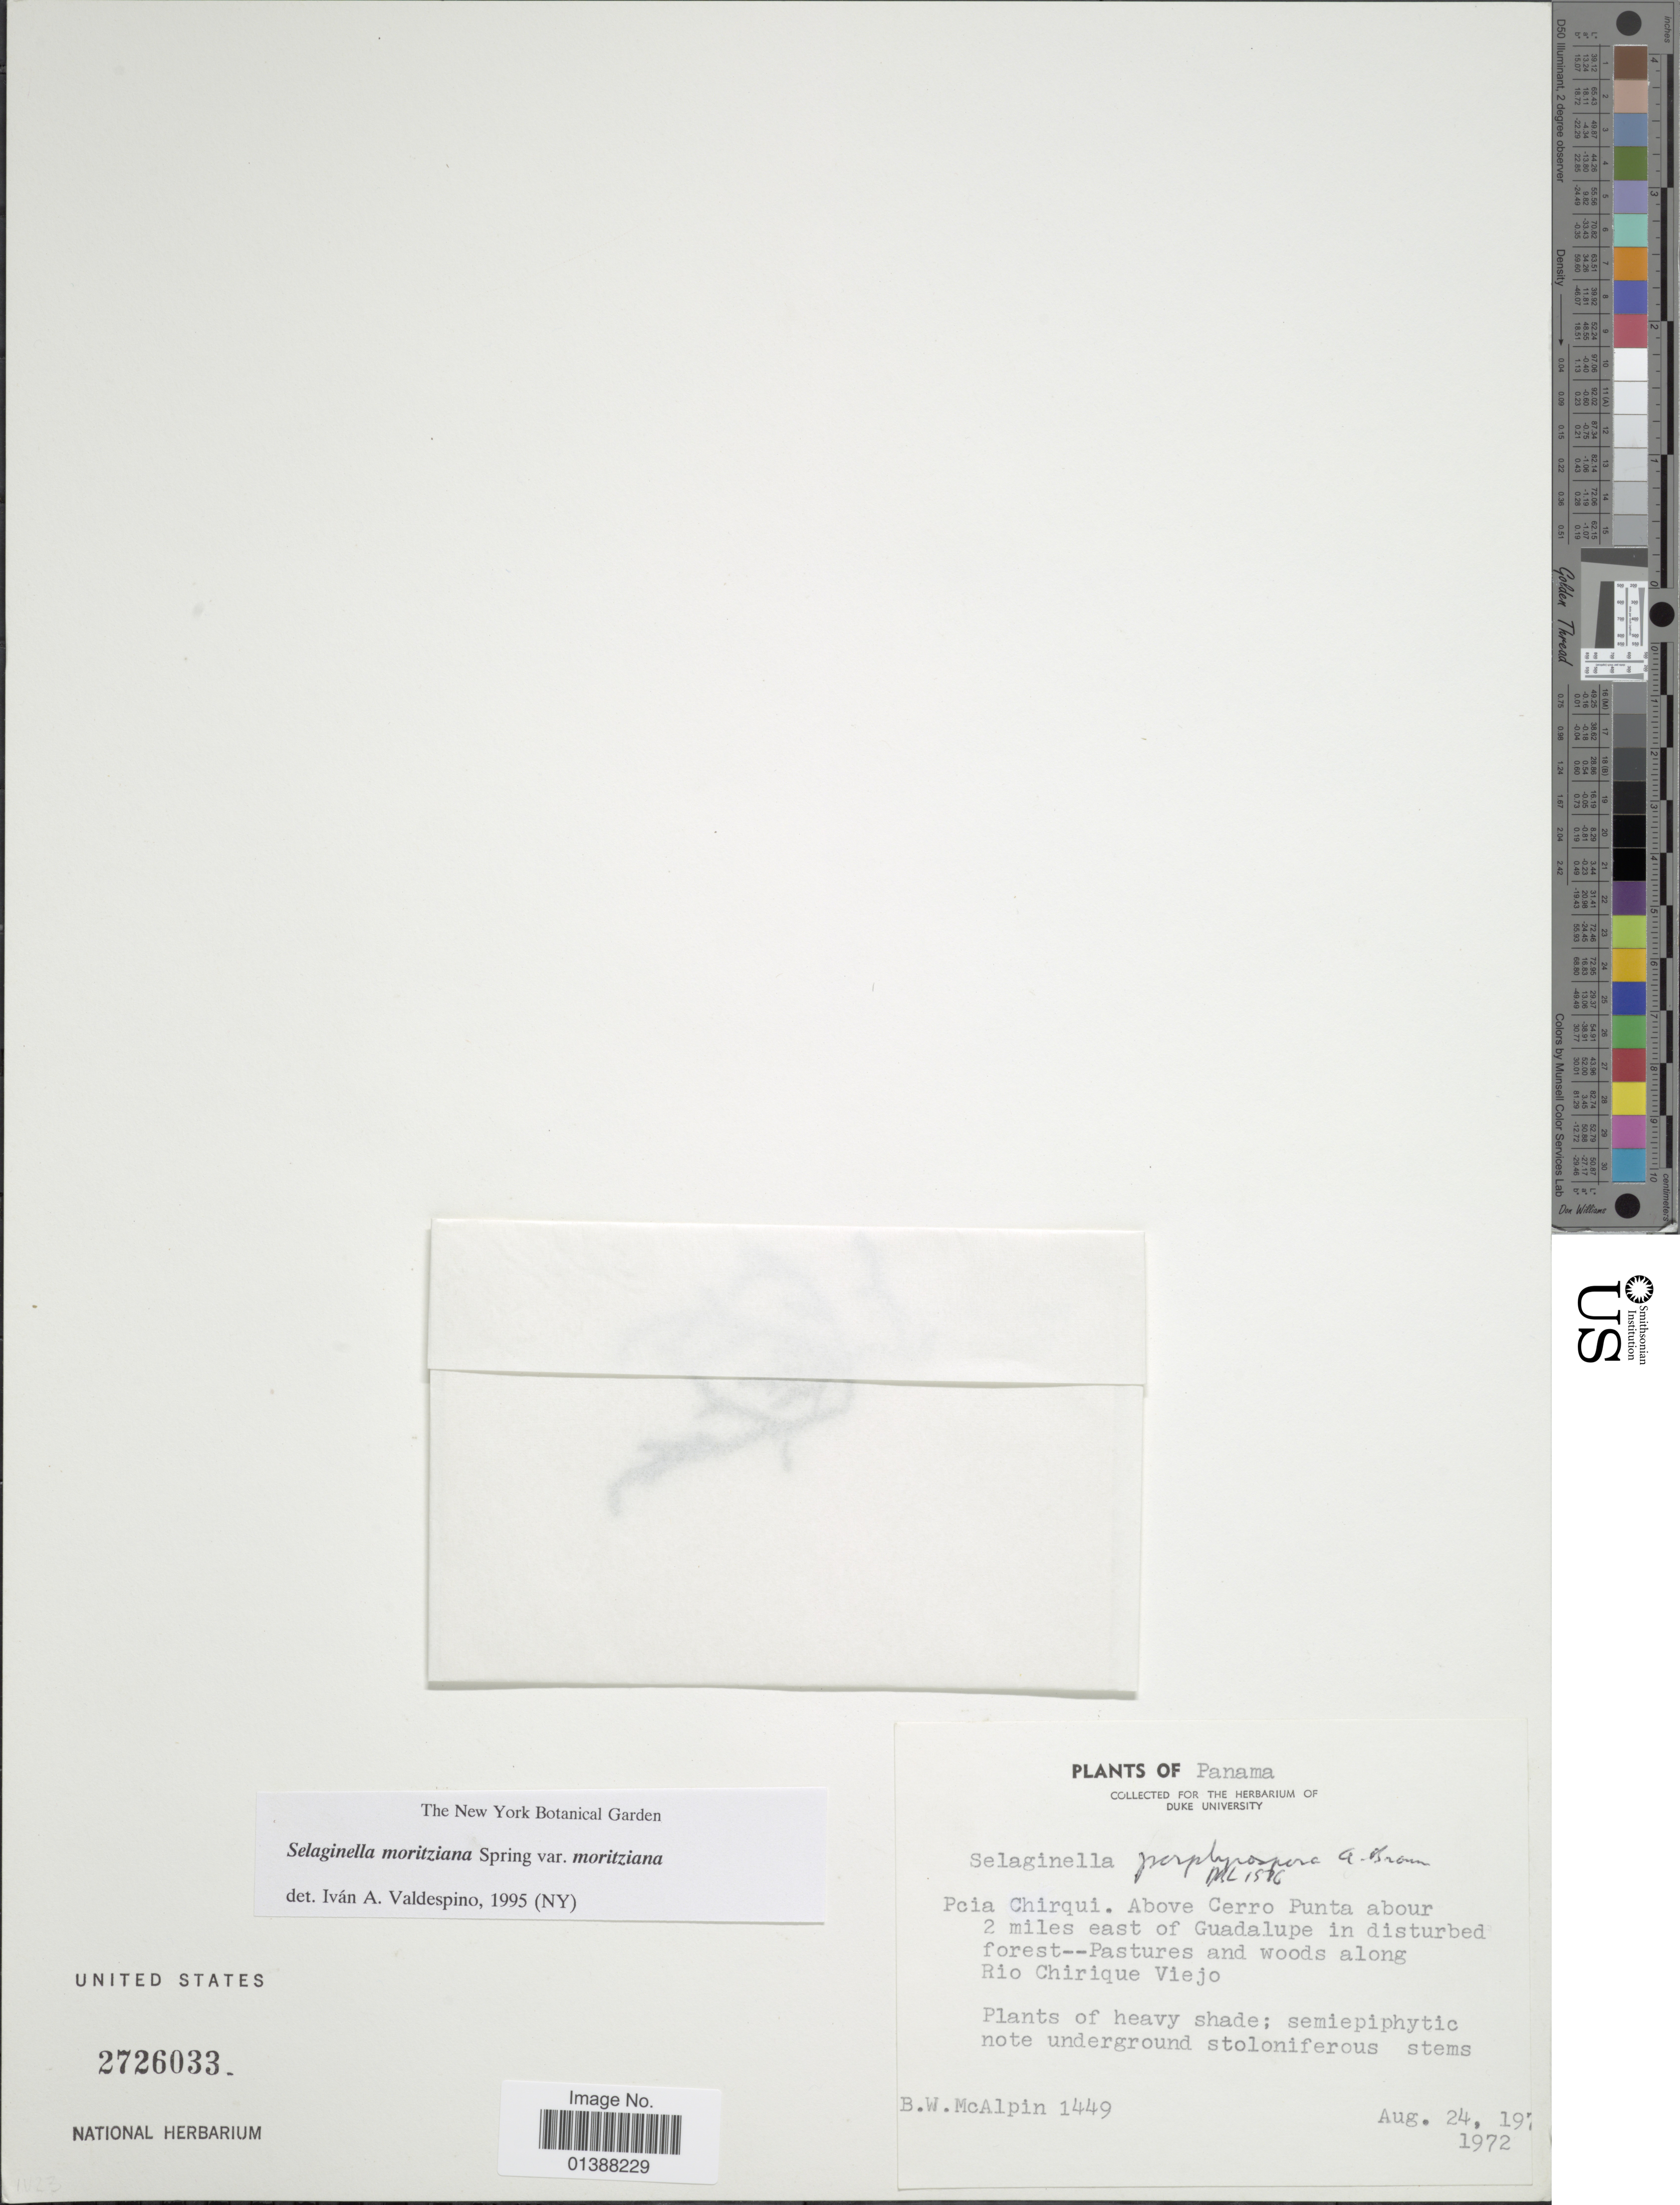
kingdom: Plantae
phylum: Tracheophyta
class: Lycopodiopsida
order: Selaginellales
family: Selaginellaceae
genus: Selaginella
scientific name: Selaginella moritziana var. moritziana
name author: Spring ex Klotzsch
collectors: B. McAlpine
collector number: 1449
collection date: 1972-08-24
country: Panama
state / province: Chiriqui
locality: Pcia Chiriqui. Above Cerro Punta abour 2 miles east of Guadalupe in disturbed forest--Pastures and woods along Rio Chirique Viejo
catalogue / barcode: US 2726033